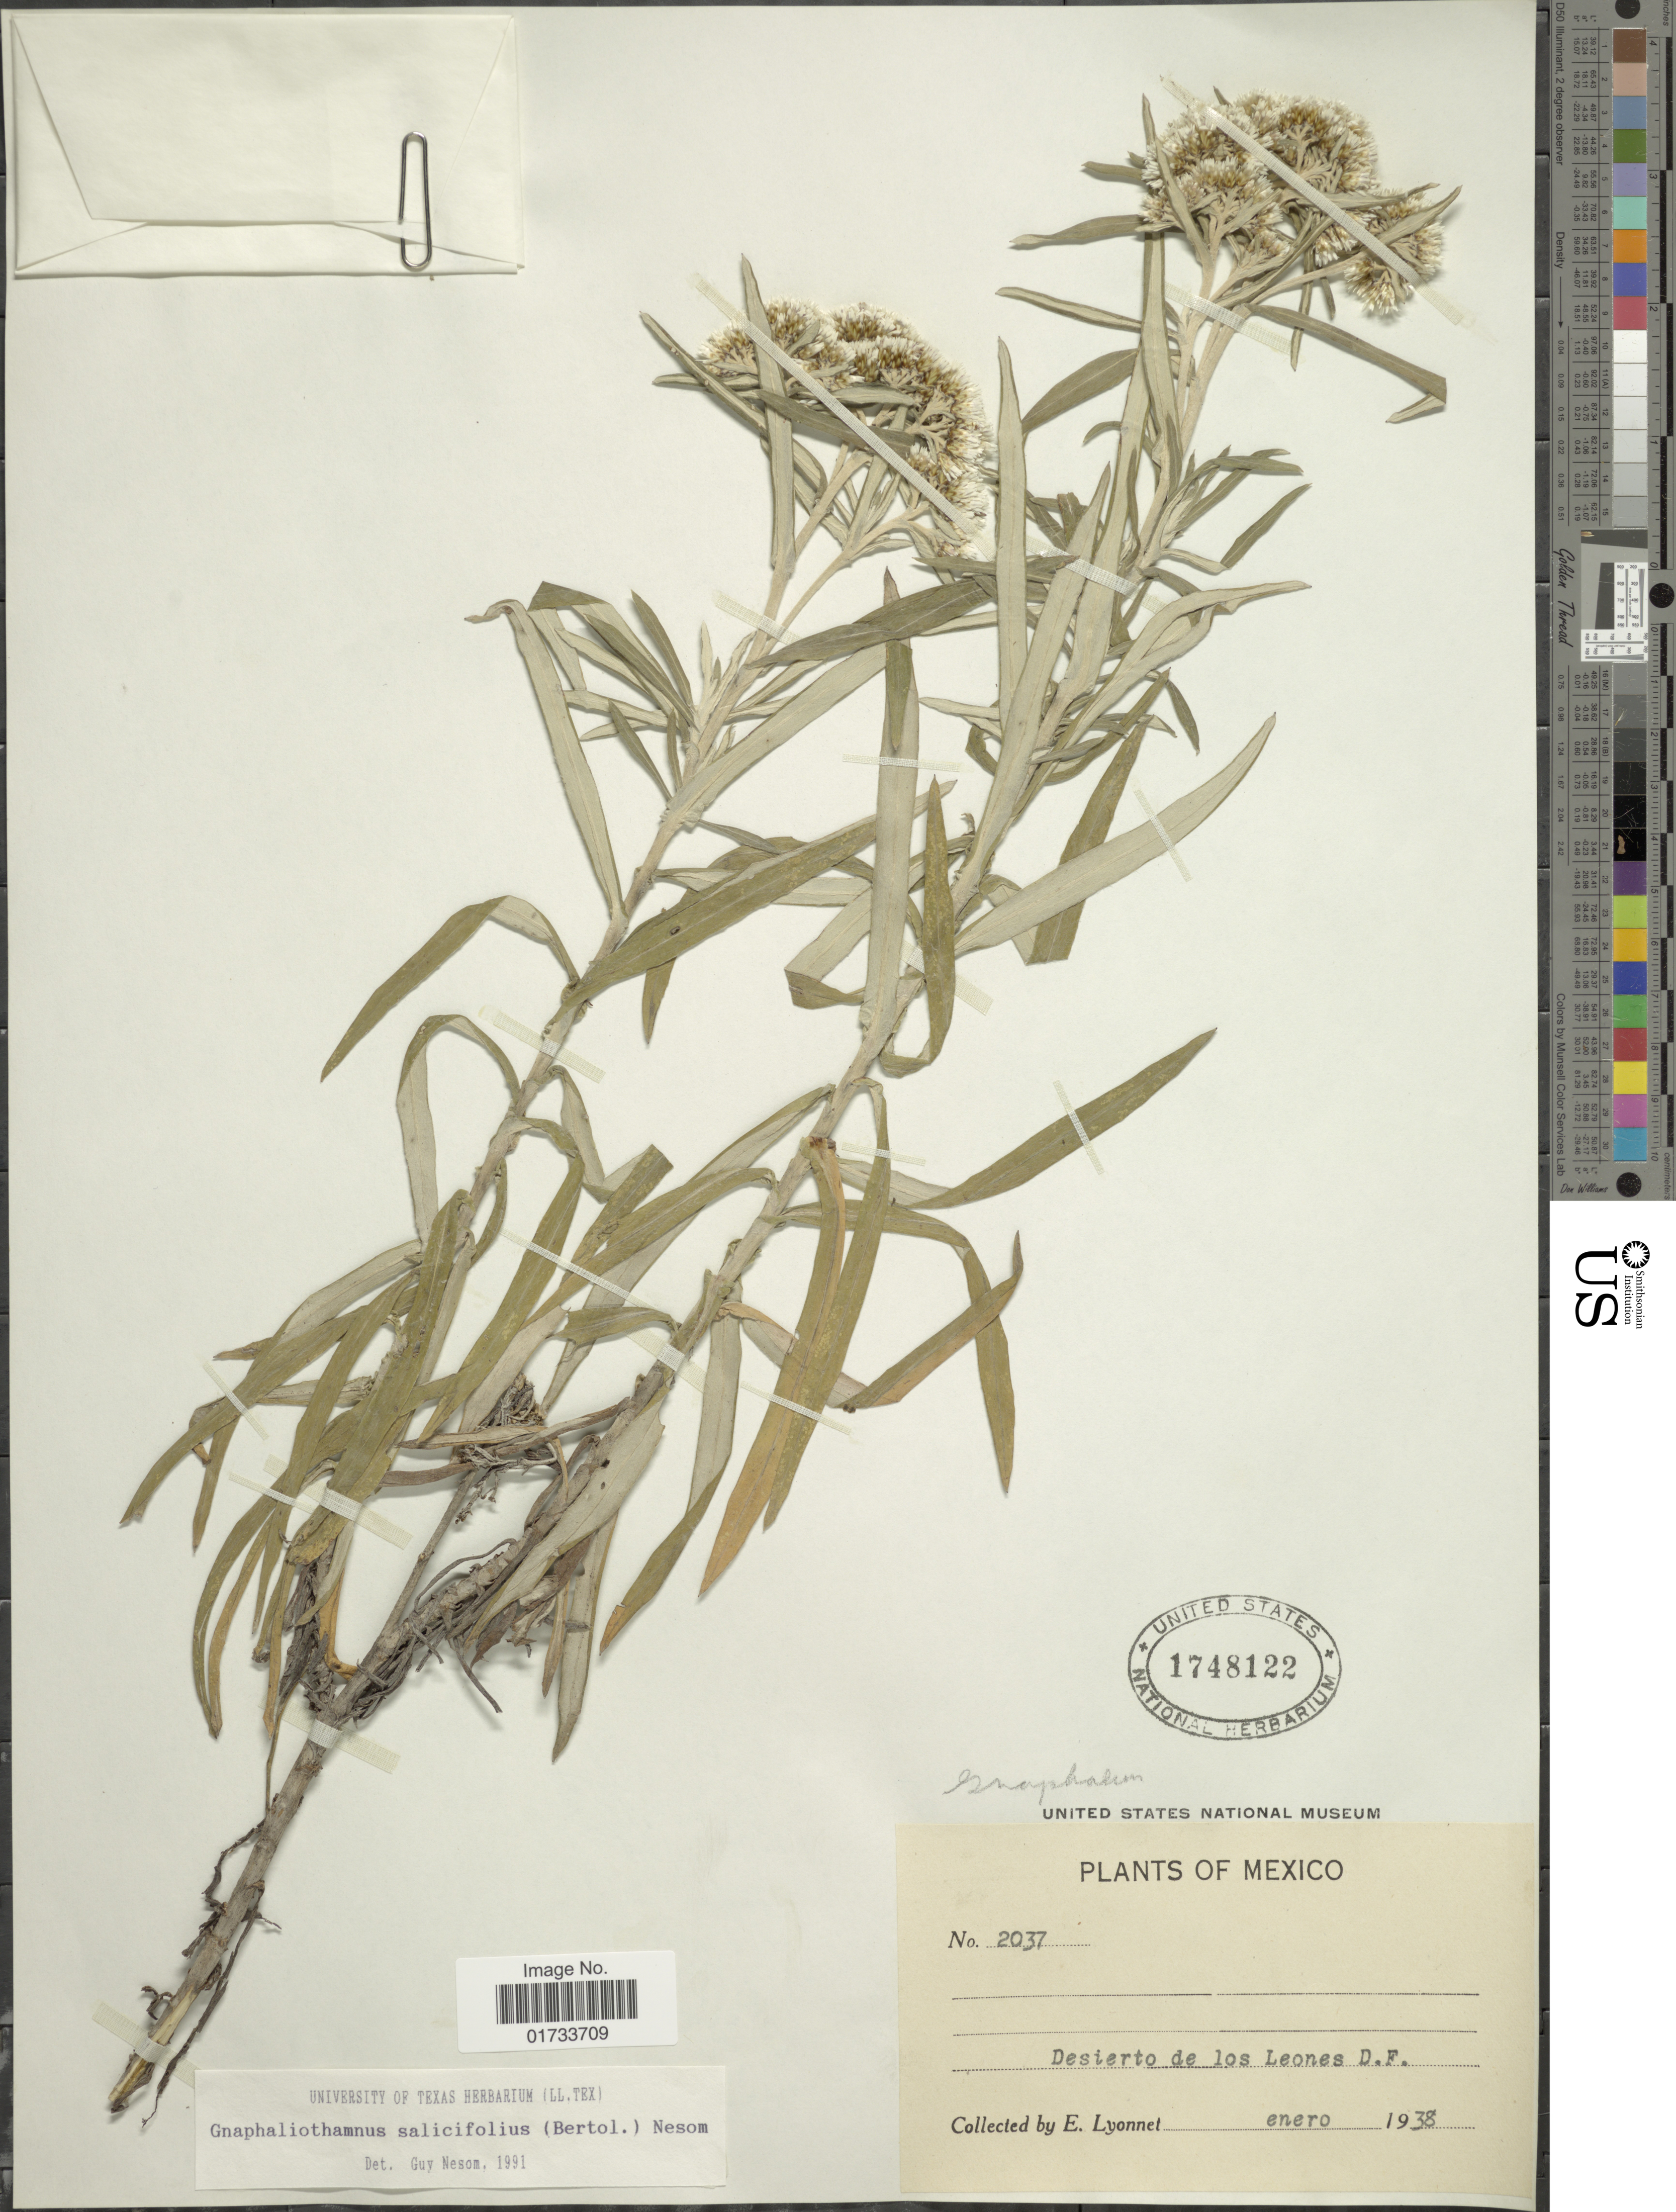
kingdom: Plantae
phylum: Tracheophyta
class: Magnoliopsida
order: Asterales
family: Asteraceae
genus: Chionolaena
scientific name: Chionolaena salicifolia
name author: (Bertol.) G.L. Nesom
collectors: E. Lyonnet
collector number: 2037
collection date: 1938-01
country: Mexico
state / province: Distrito Federal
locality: Desierto de Leones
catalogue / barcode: US 1748122